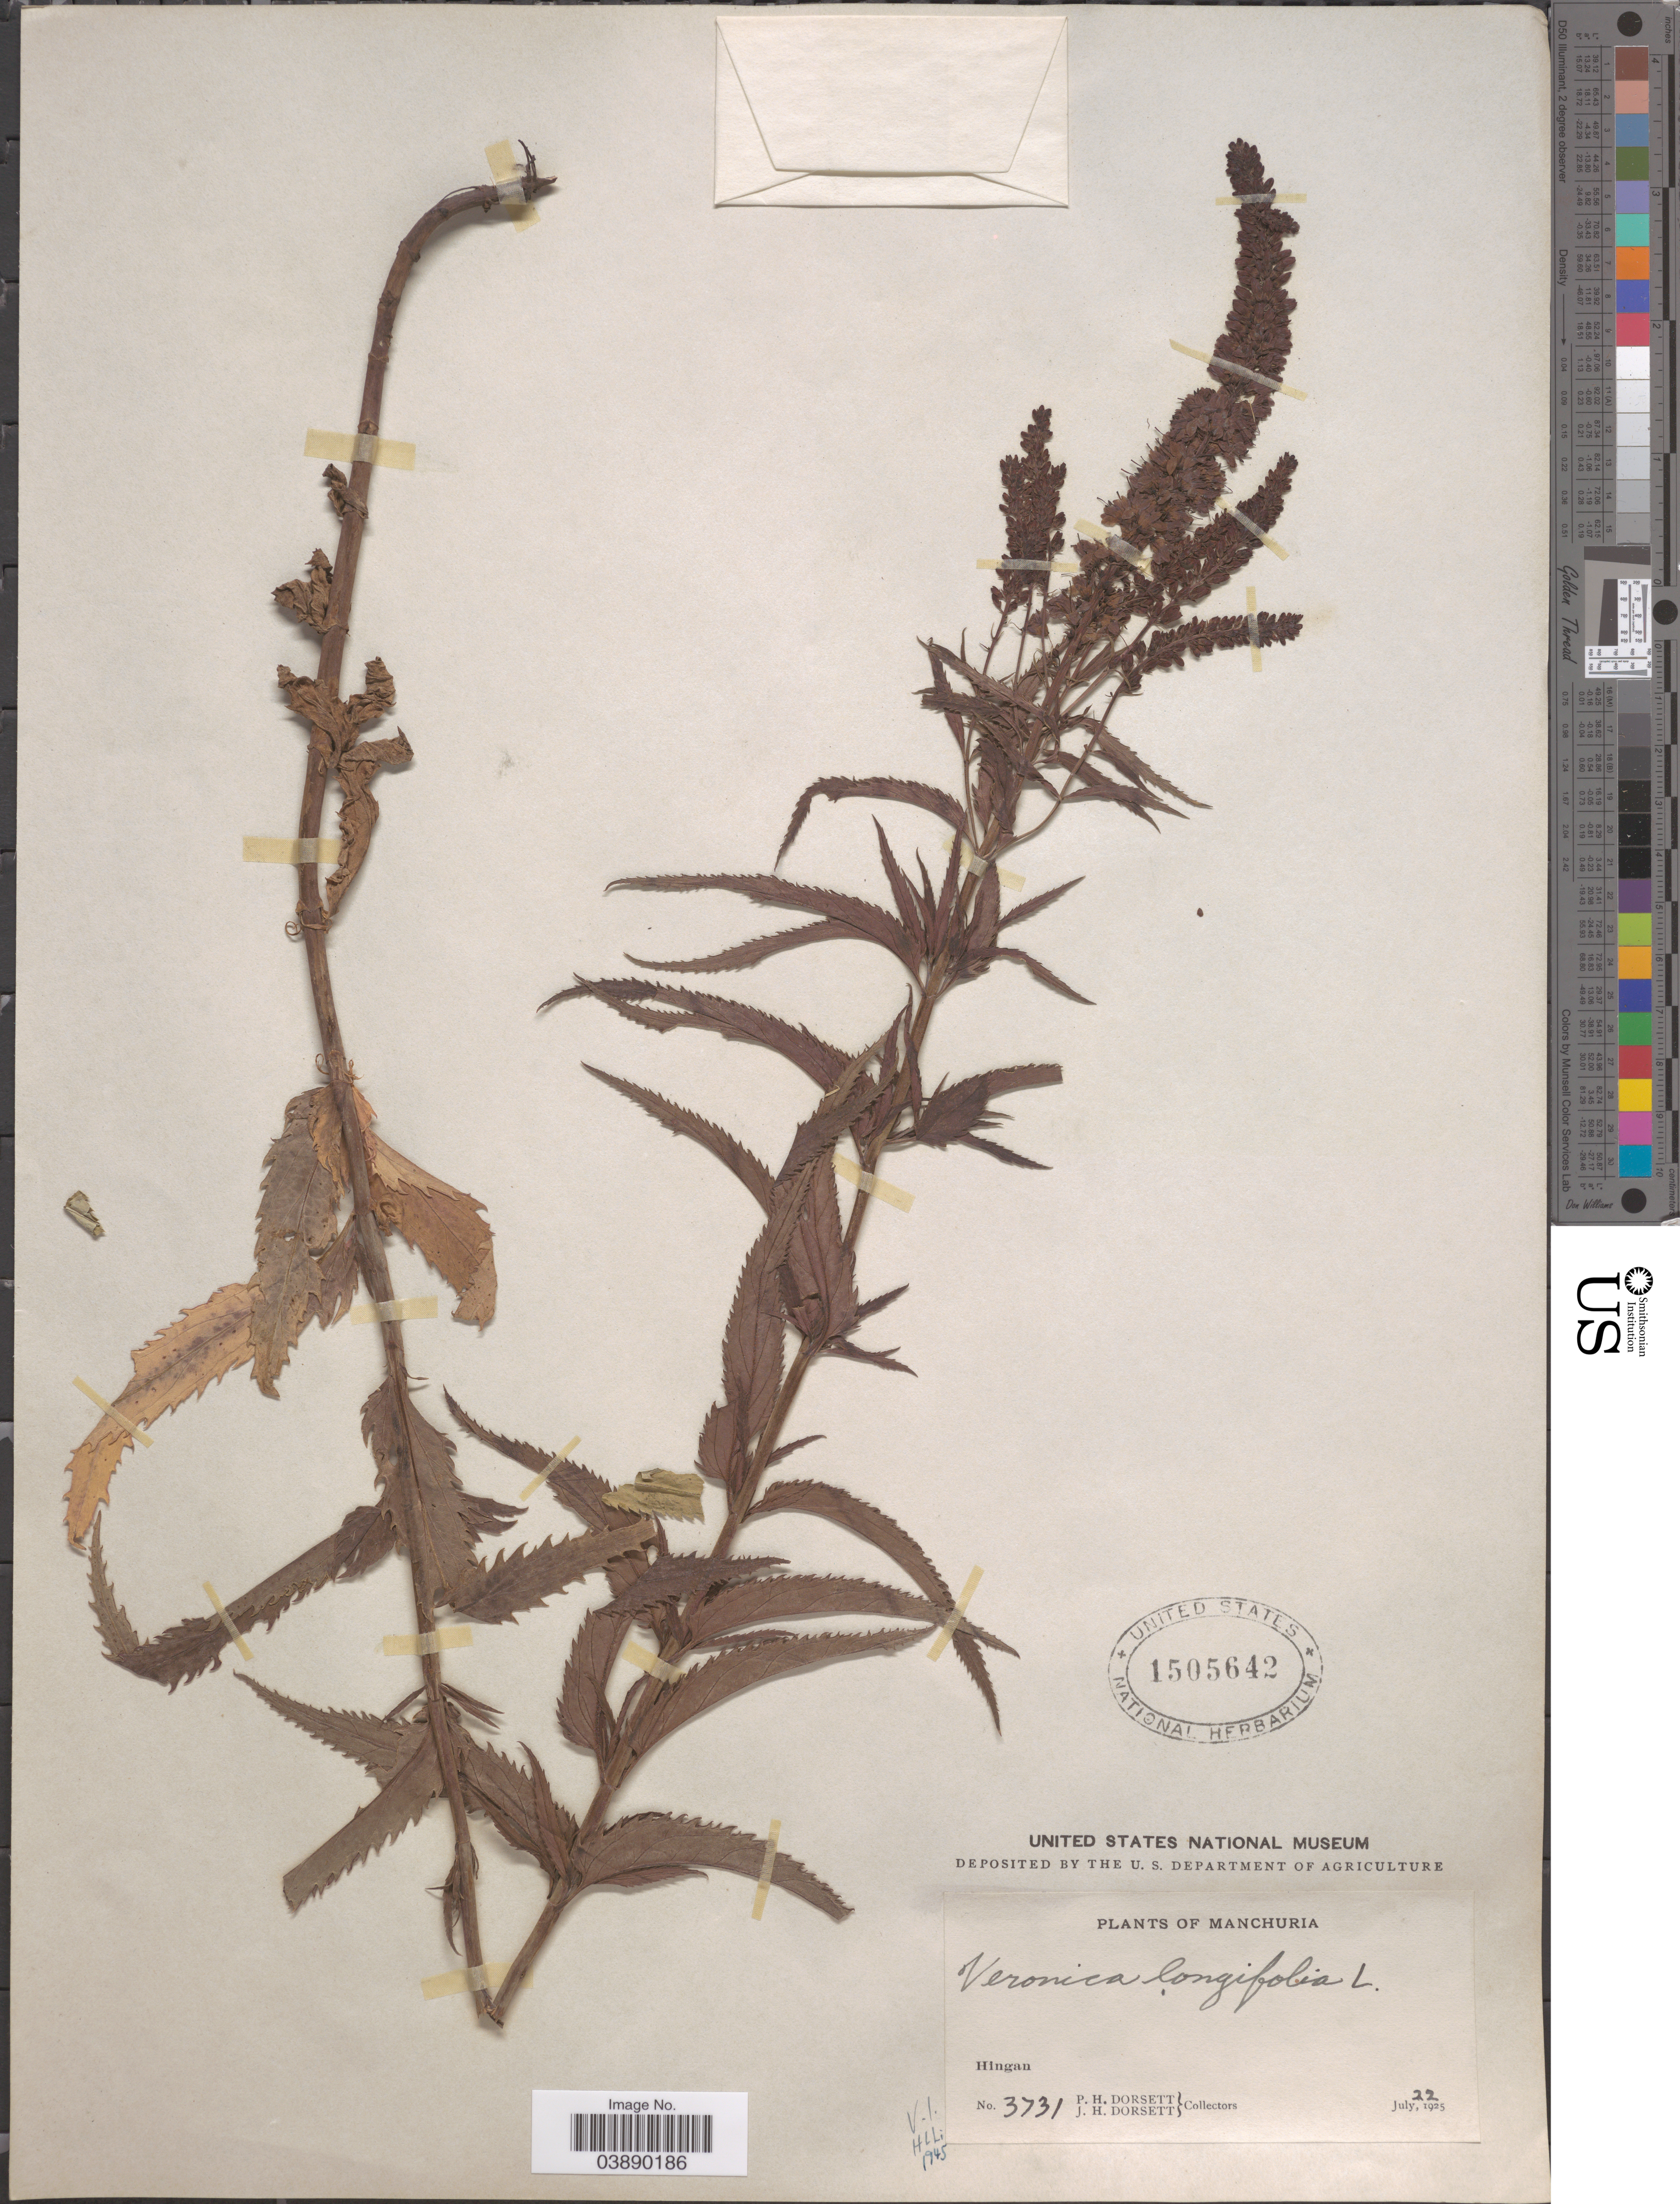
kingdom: Plantae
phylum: Tracheophyta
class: Magnoliopsida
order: Lamiales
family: Plantaginaceae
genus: Veronica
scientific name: Veronica longifolia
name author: L.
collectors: P. H. Dorsett & J. Dorsett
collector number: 3731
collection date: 1925-07-22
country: China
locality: Manchuria. Hingan.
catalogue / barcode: US 1505642